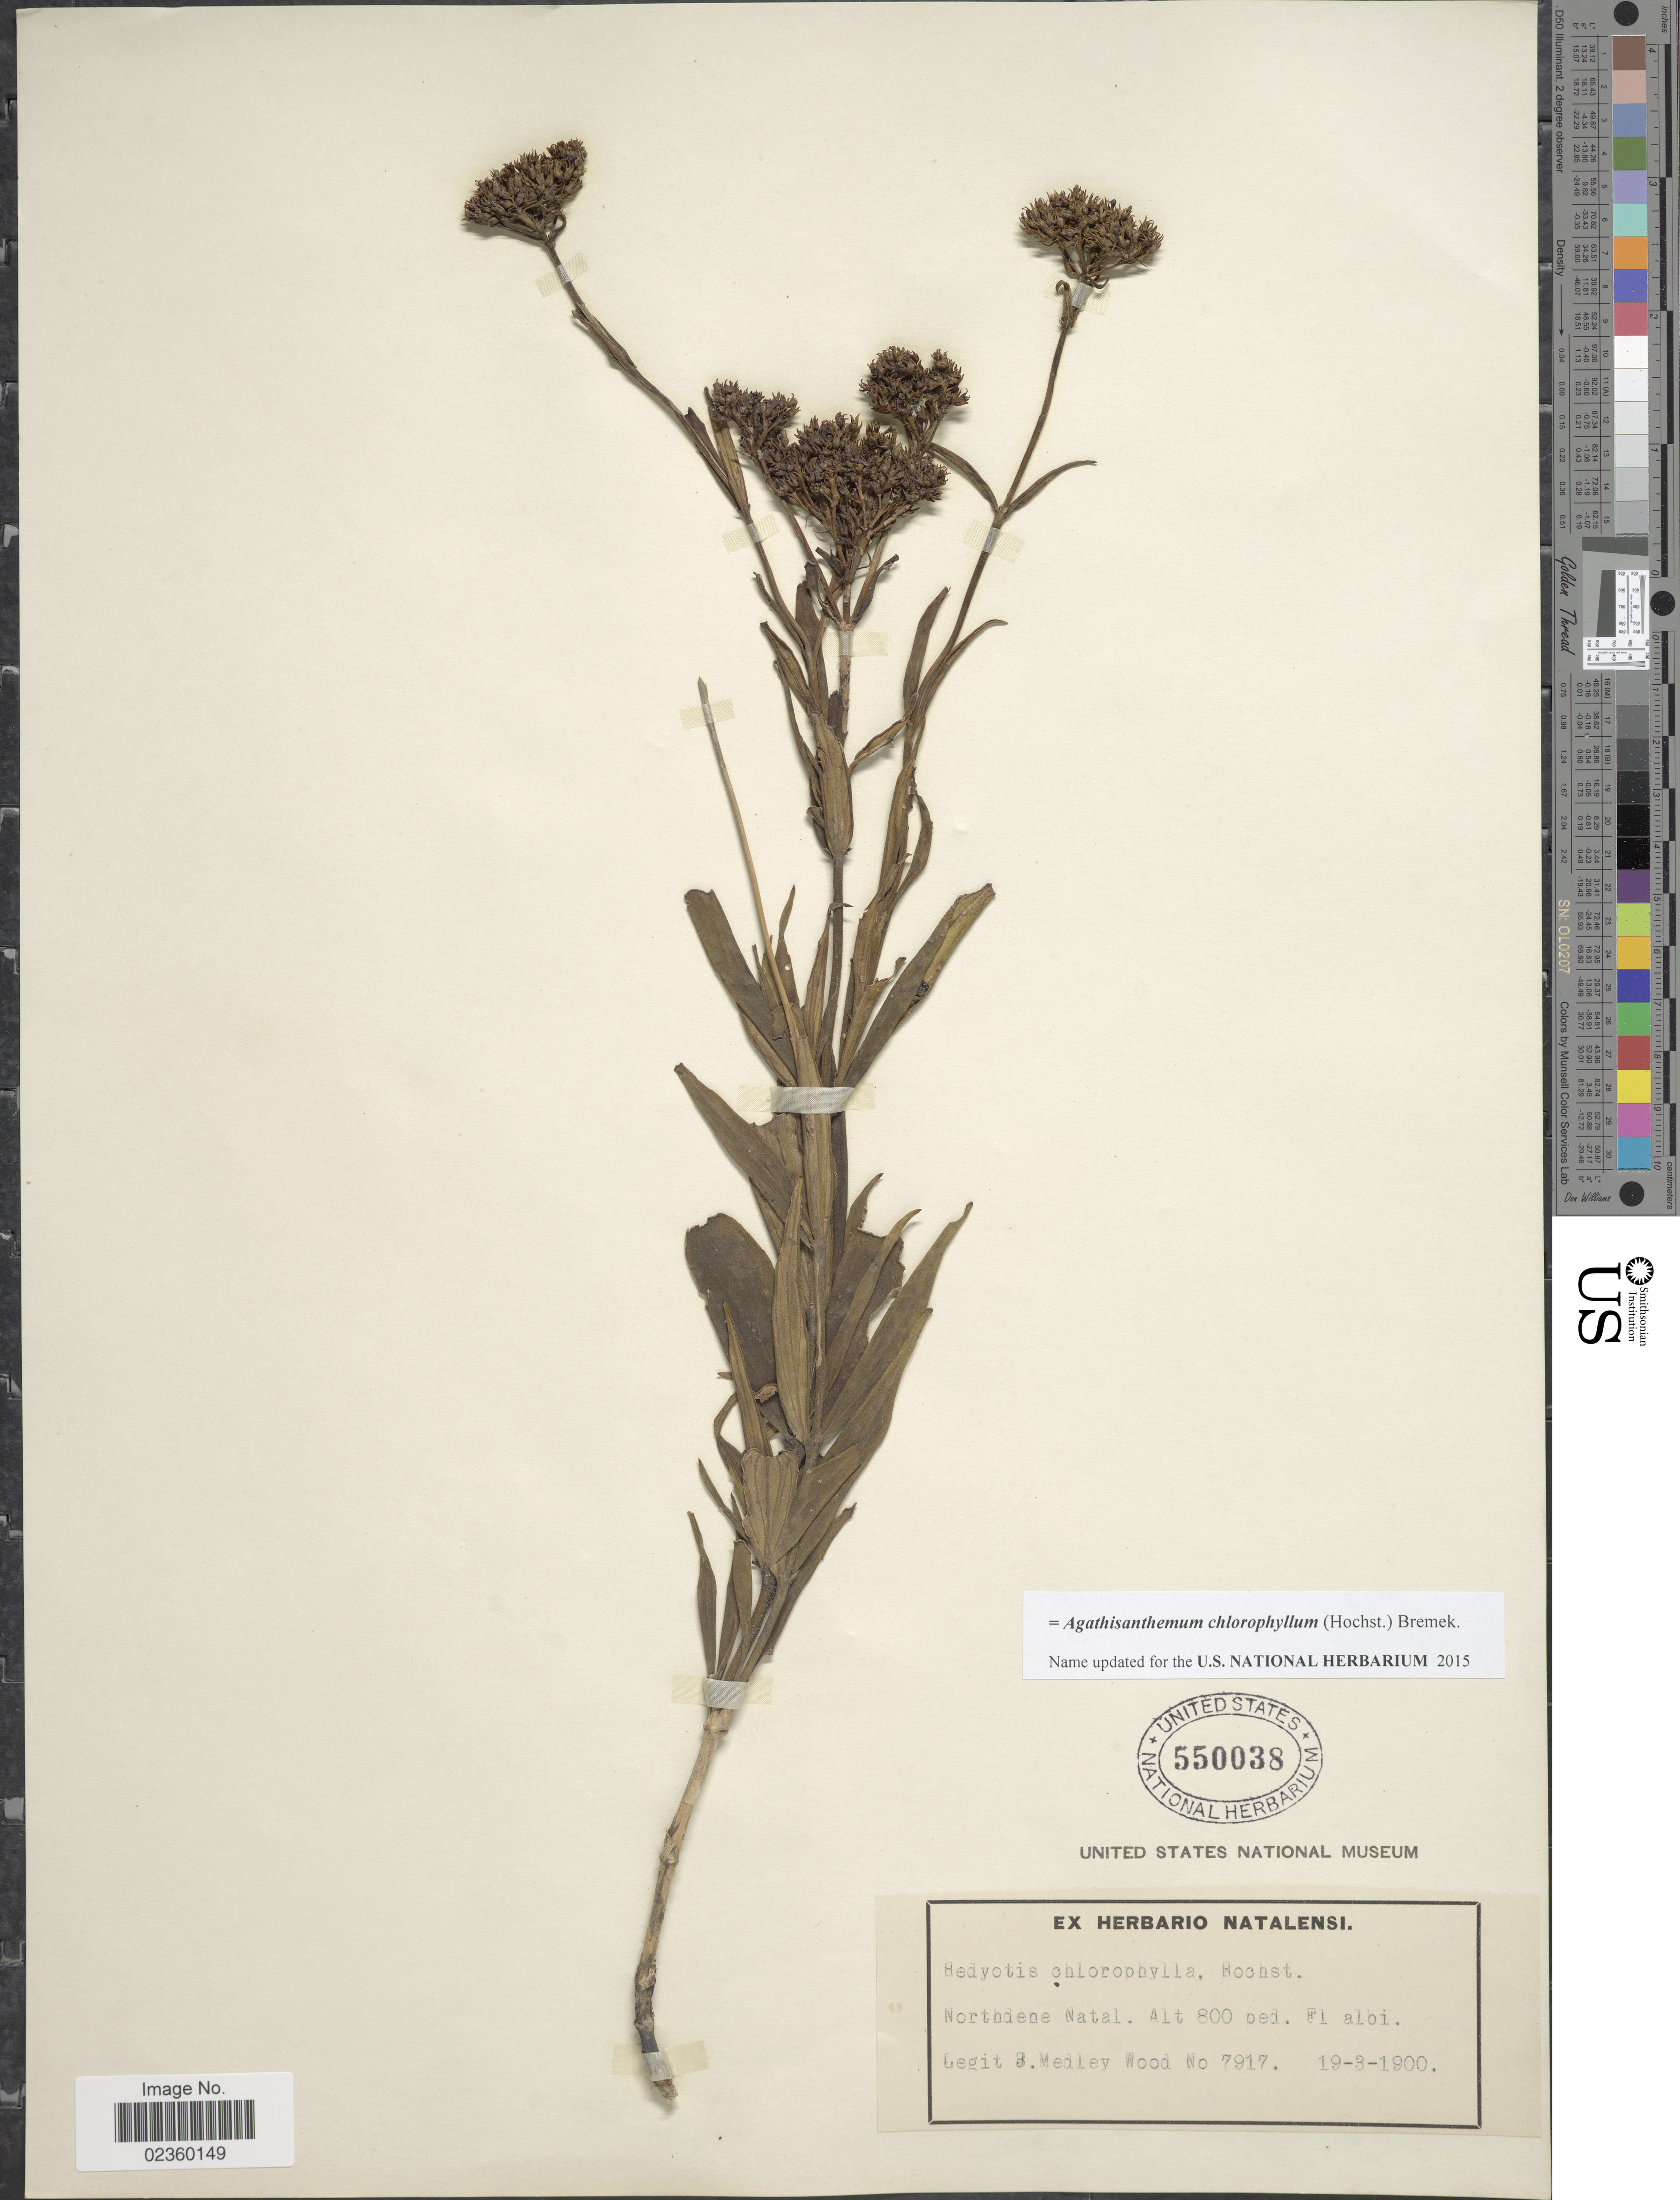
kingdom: Plantae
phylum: Tracheophyta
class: Magnoliopsida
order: Gentianales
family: Rubiaceae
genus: Agathisanthemum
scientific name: Agathisanthemum chlorophyllum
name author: (Hochst.) Bremek.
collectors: J. M. Wood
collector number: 7917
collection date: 1900-03-19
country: South Africa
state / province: KwaZulu-Natal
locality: Northdene Natal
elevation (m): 244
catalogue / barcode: US 550038